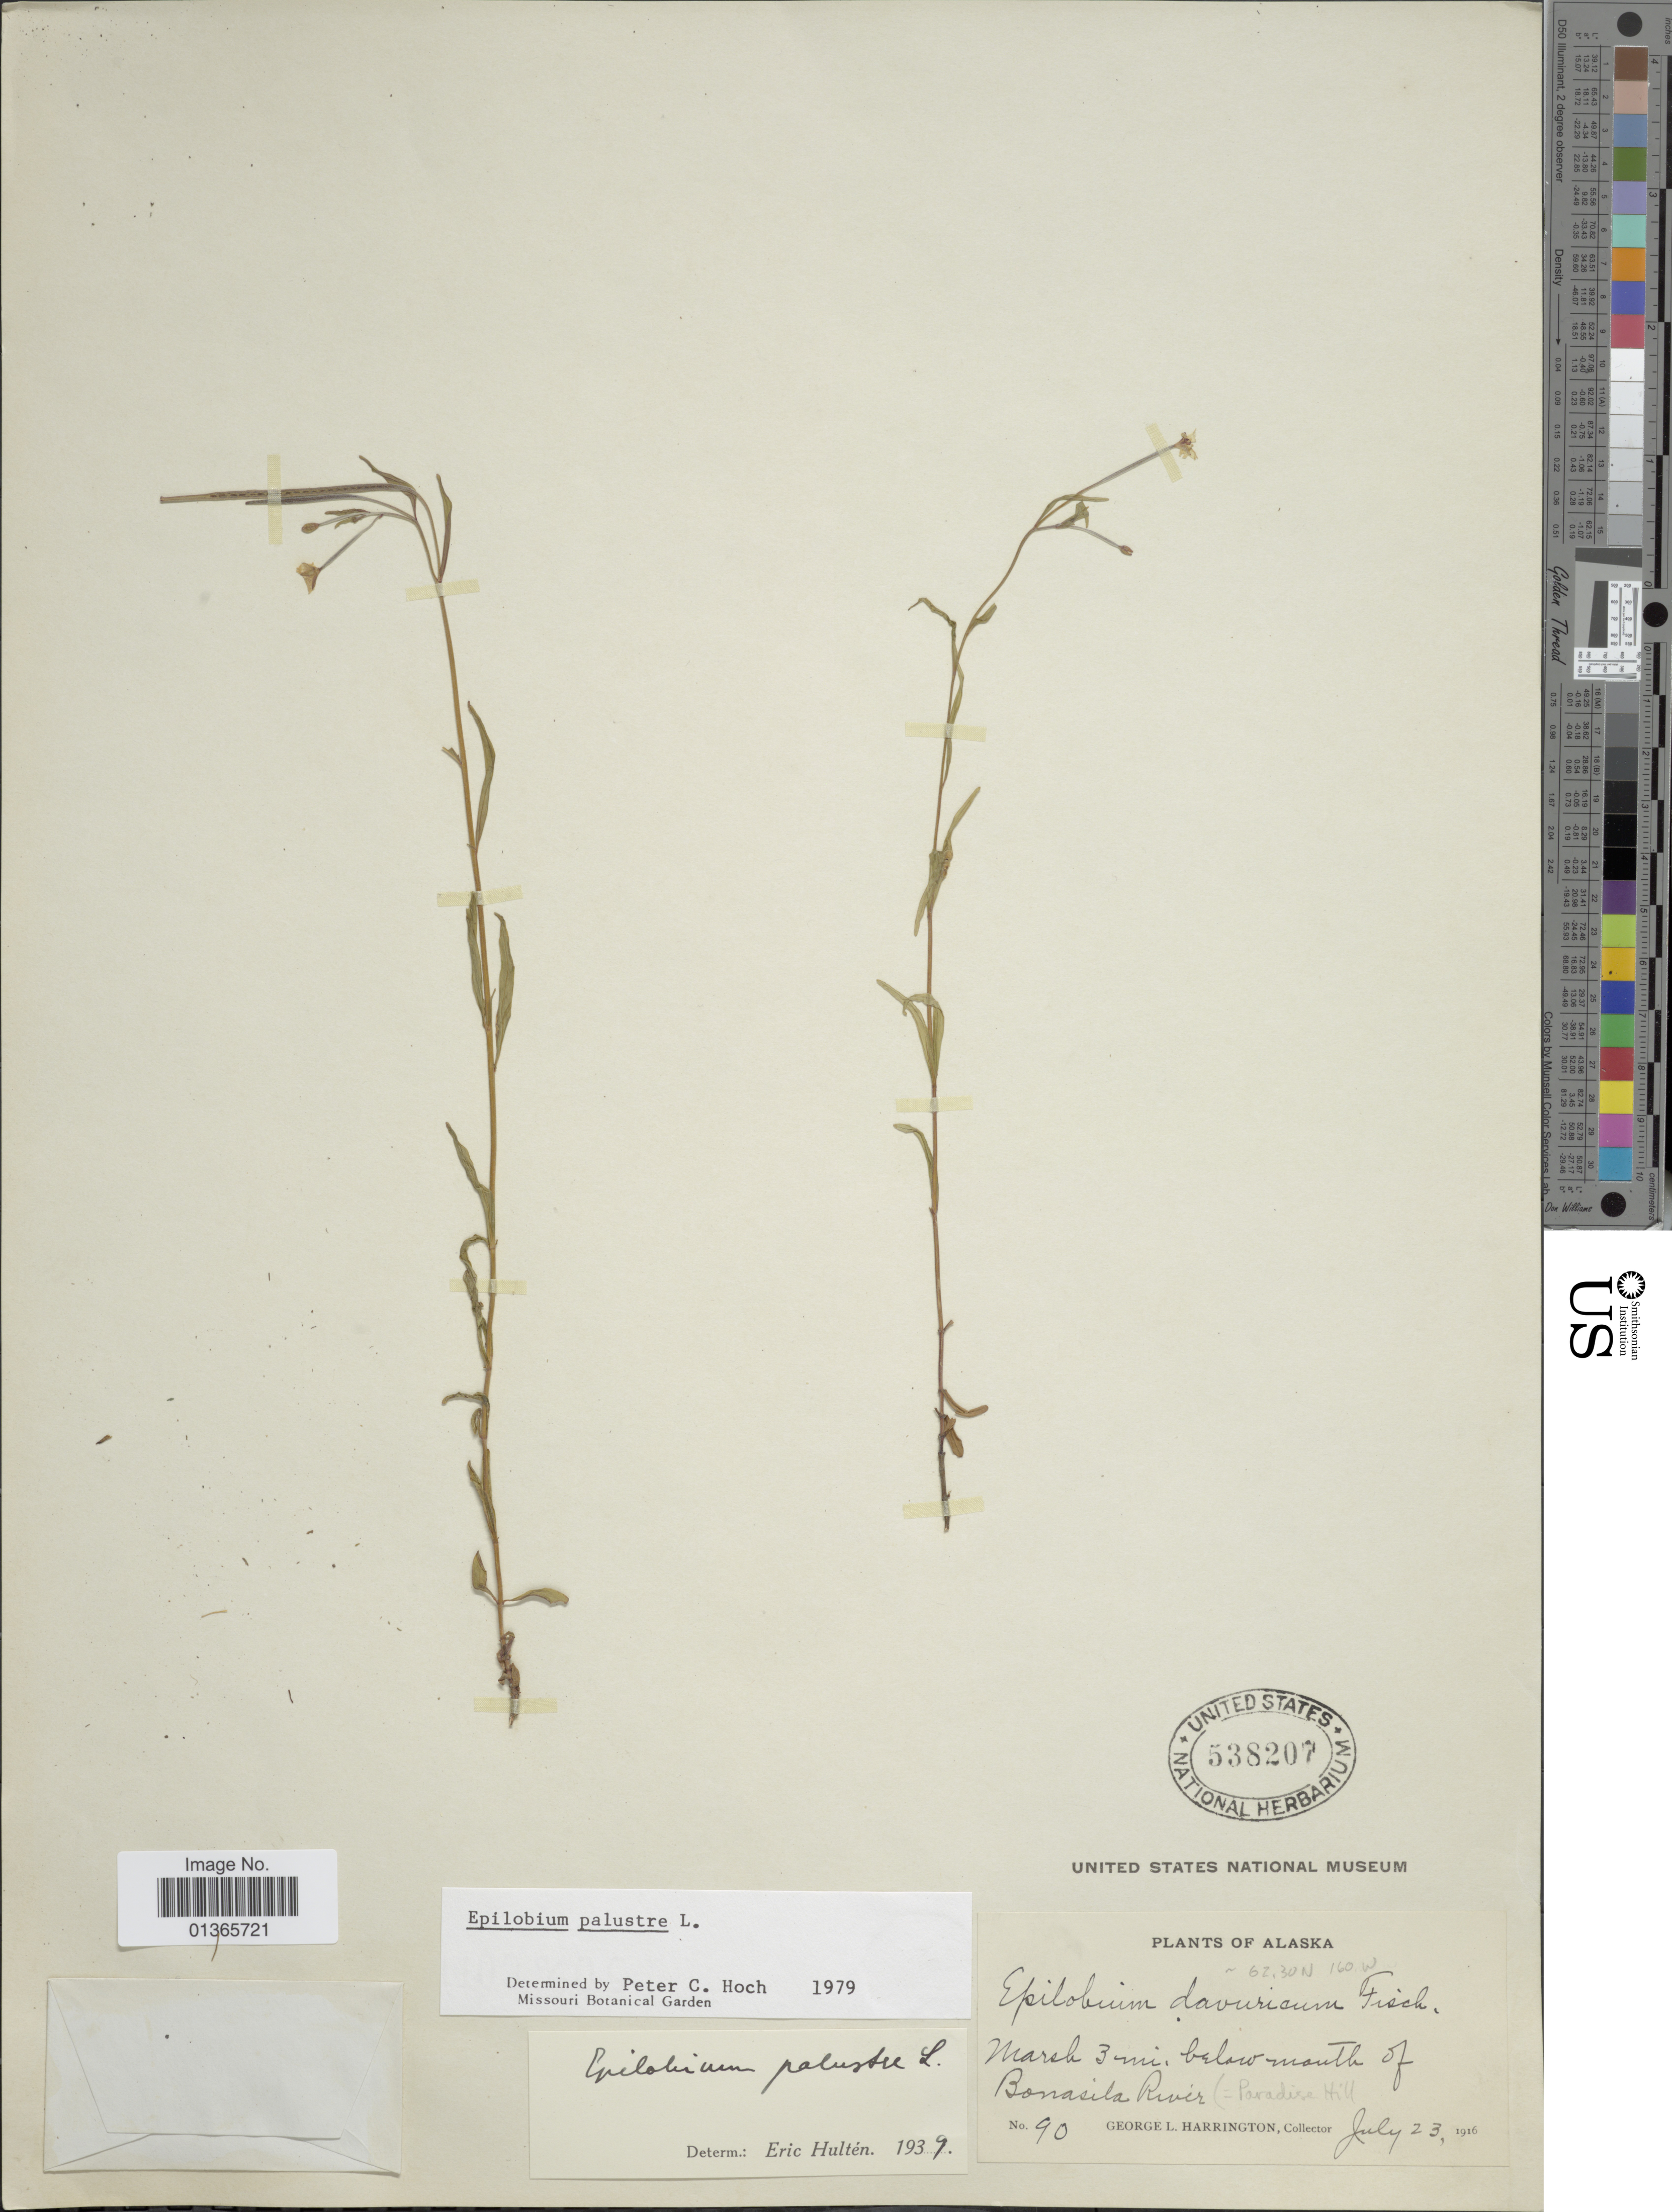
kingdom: Plantae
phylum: Tracheophyta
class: Magnoliopsida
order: Myrtales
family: Onagraceae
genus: Epilobium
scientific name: Epilobium palustre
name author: L.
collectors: G. Harrington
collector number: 90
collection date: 1916-07-23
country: United States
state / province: Alaska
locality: Marsh 3 mi. below mouth of Bonasila River (=Paradise Hill).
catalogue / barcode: US 538207